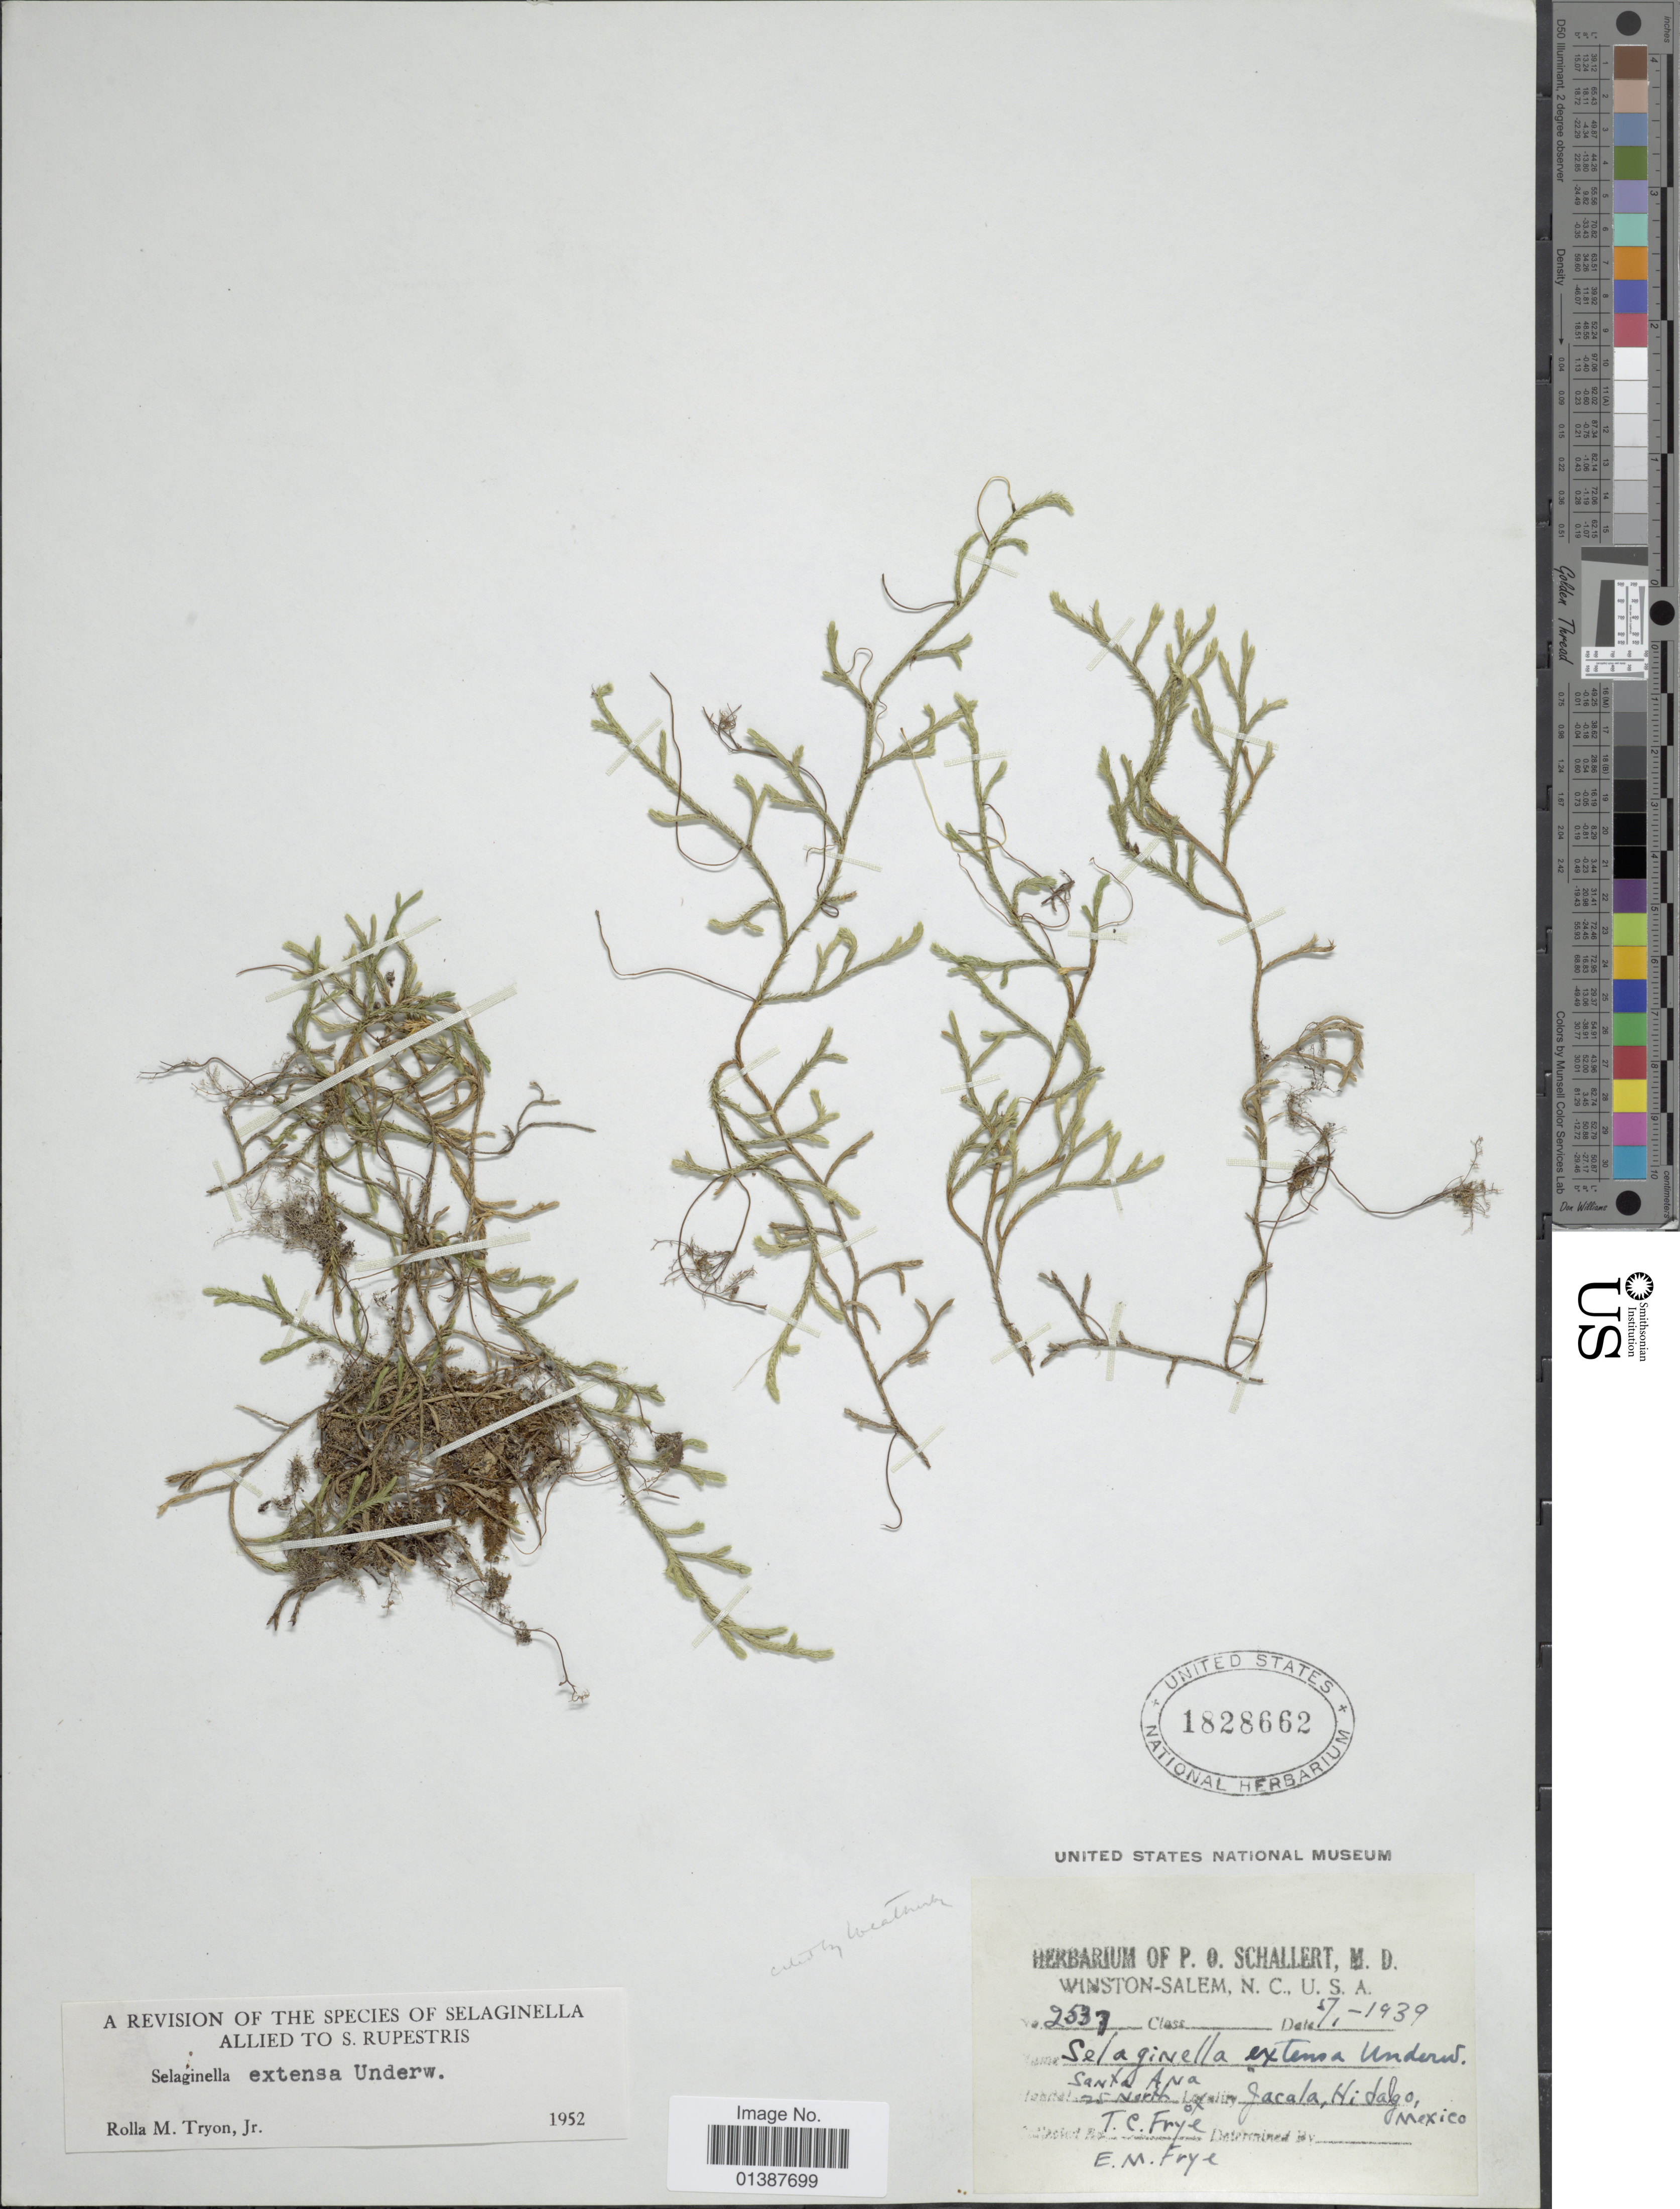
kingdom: Plantae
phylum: Tracheophyta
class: Lycopodiopsida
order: Selaginellales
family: Selaginellaceae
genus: Selaginella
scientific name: Selaginella extensa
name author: Underw.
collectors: T. C. Frye & E. Frye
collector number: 2531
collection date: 1939-01-05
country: Mexico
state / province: Hidalgo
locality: Santa Ana, 25 north of Jacala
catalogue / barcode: US 1828662